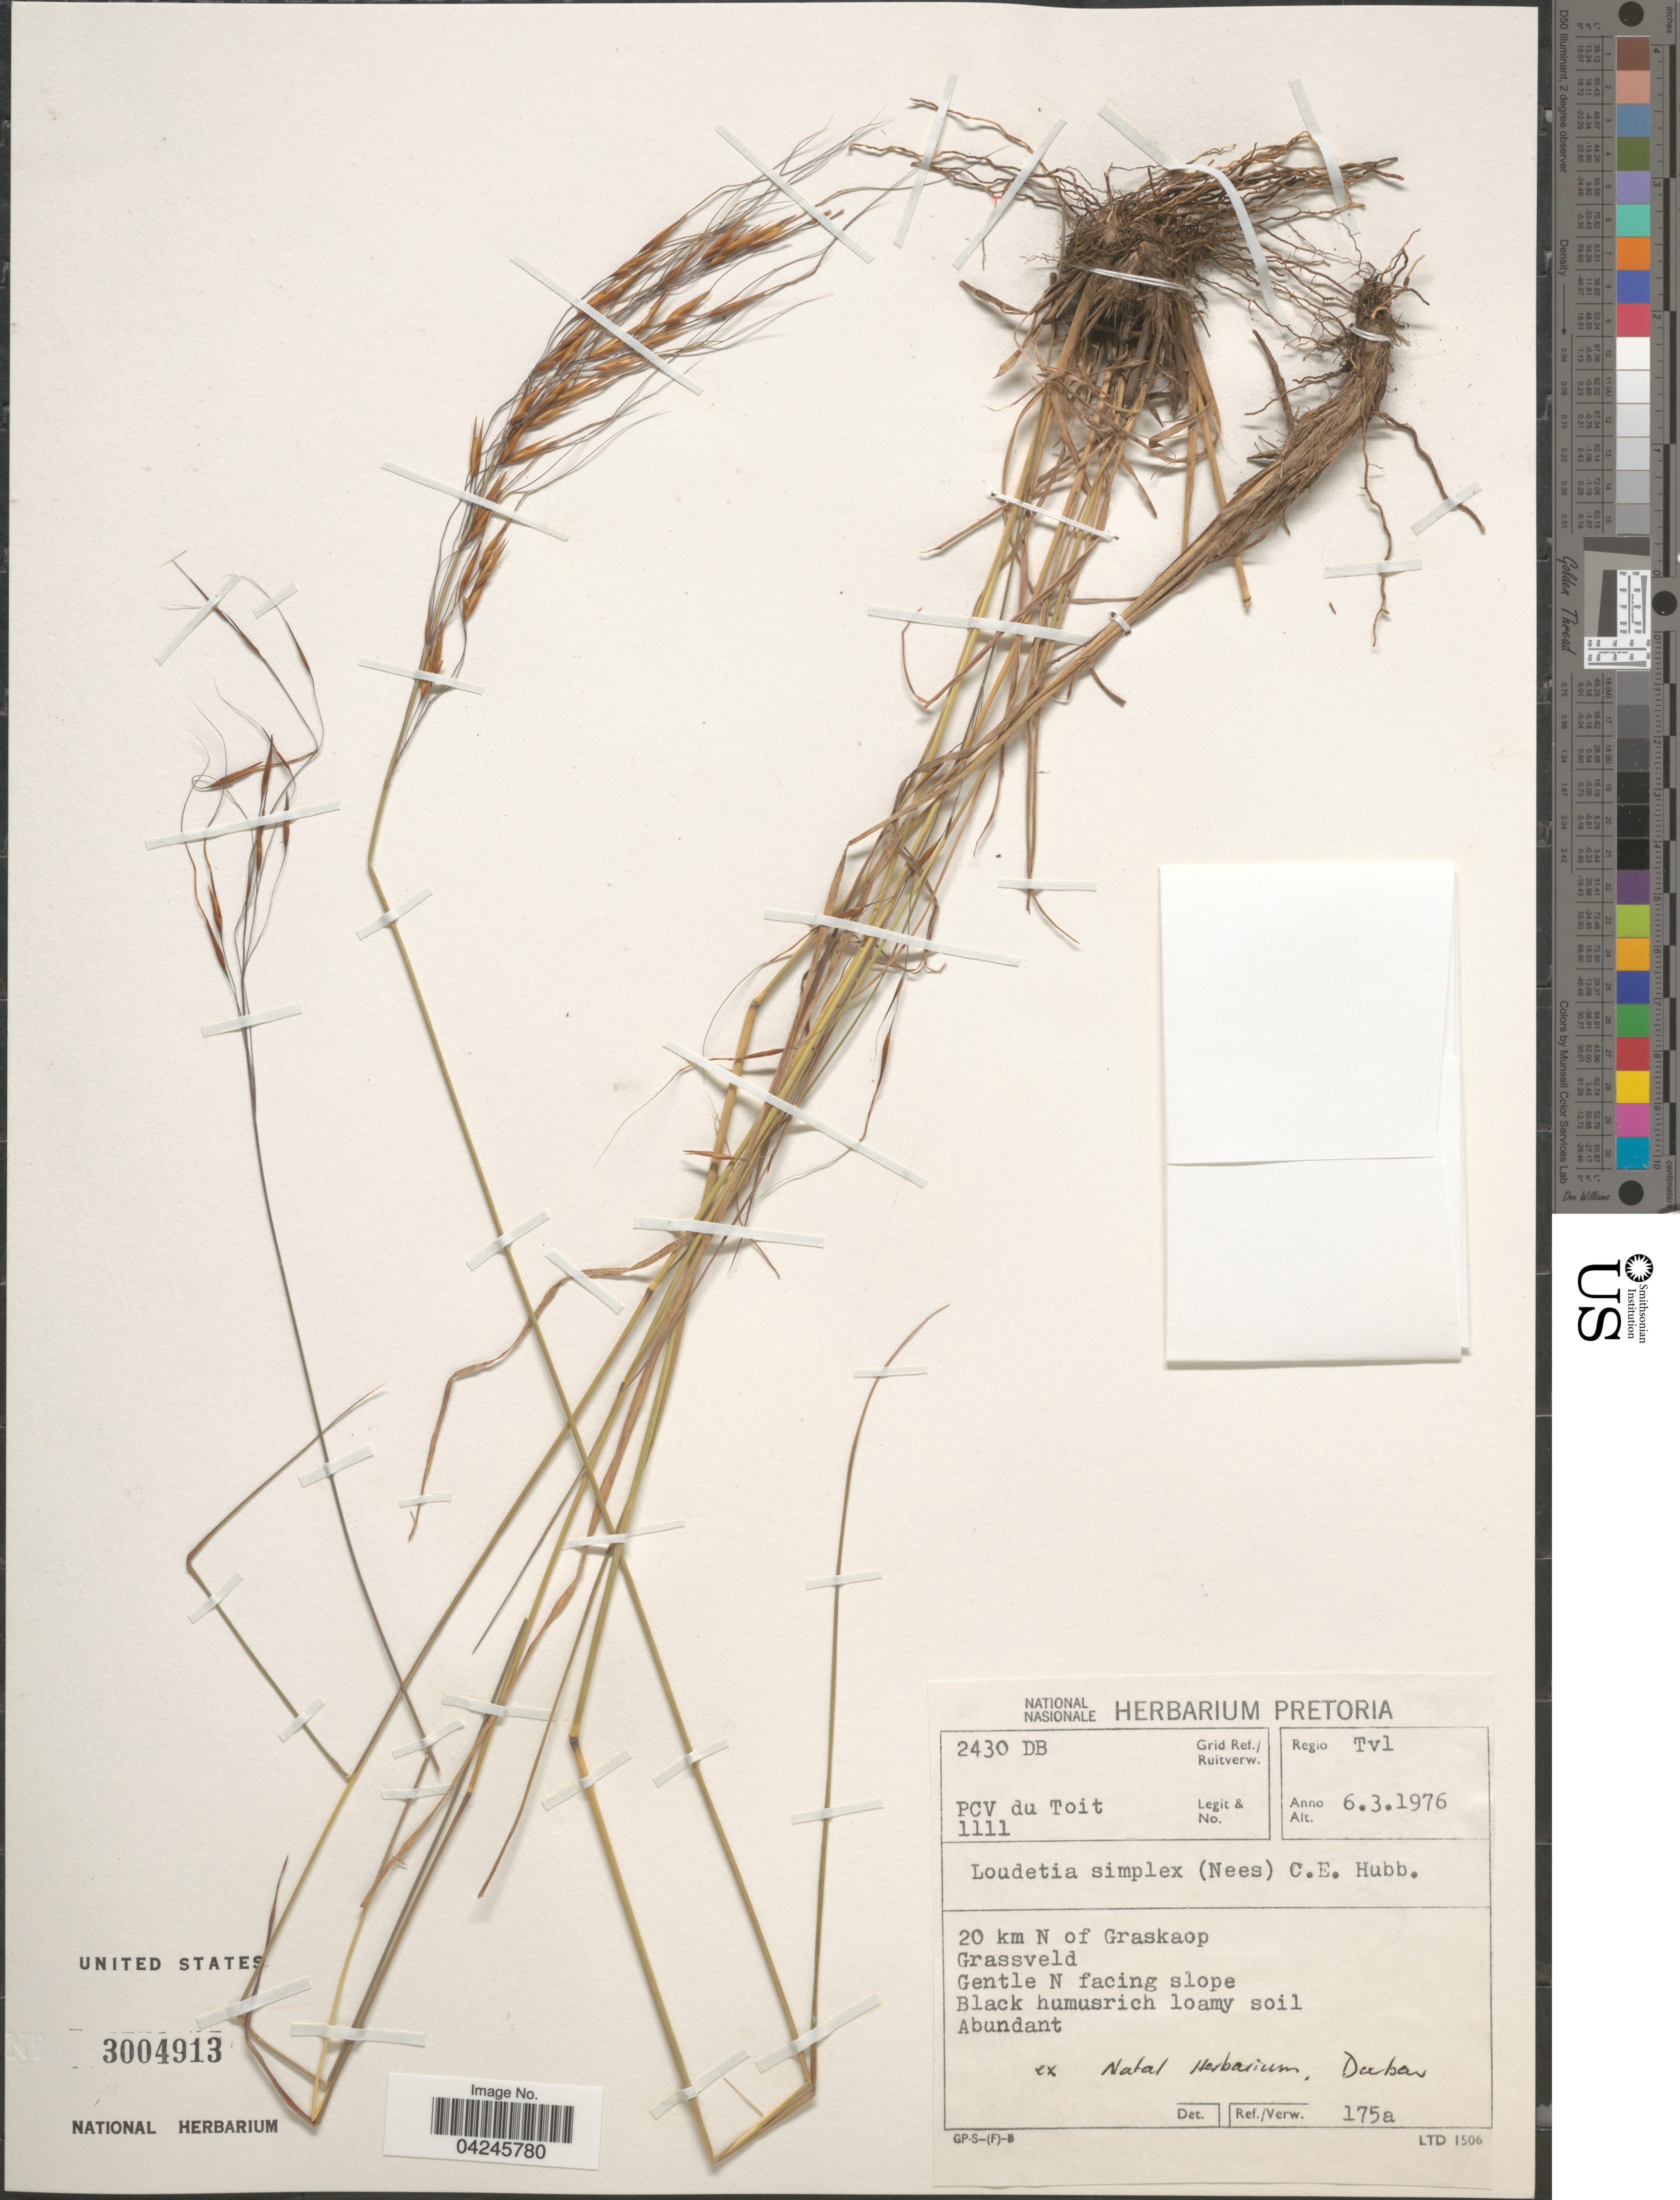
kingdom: Plantae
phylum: Tracheophyta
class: Liliopsida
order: Poales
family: Poaceae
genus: Loudetia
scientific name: Loudetia simplex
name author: (Nees) C.E. Hubb.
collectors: P. Du Toit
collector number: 1111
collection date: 1976-03-06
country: South Africa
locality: Grid Ref./ Ruitverw. 2430 DB. Regio Tvl. 20 km N of Graskaop. Gentle N facing slope.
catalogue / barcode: US 3004913